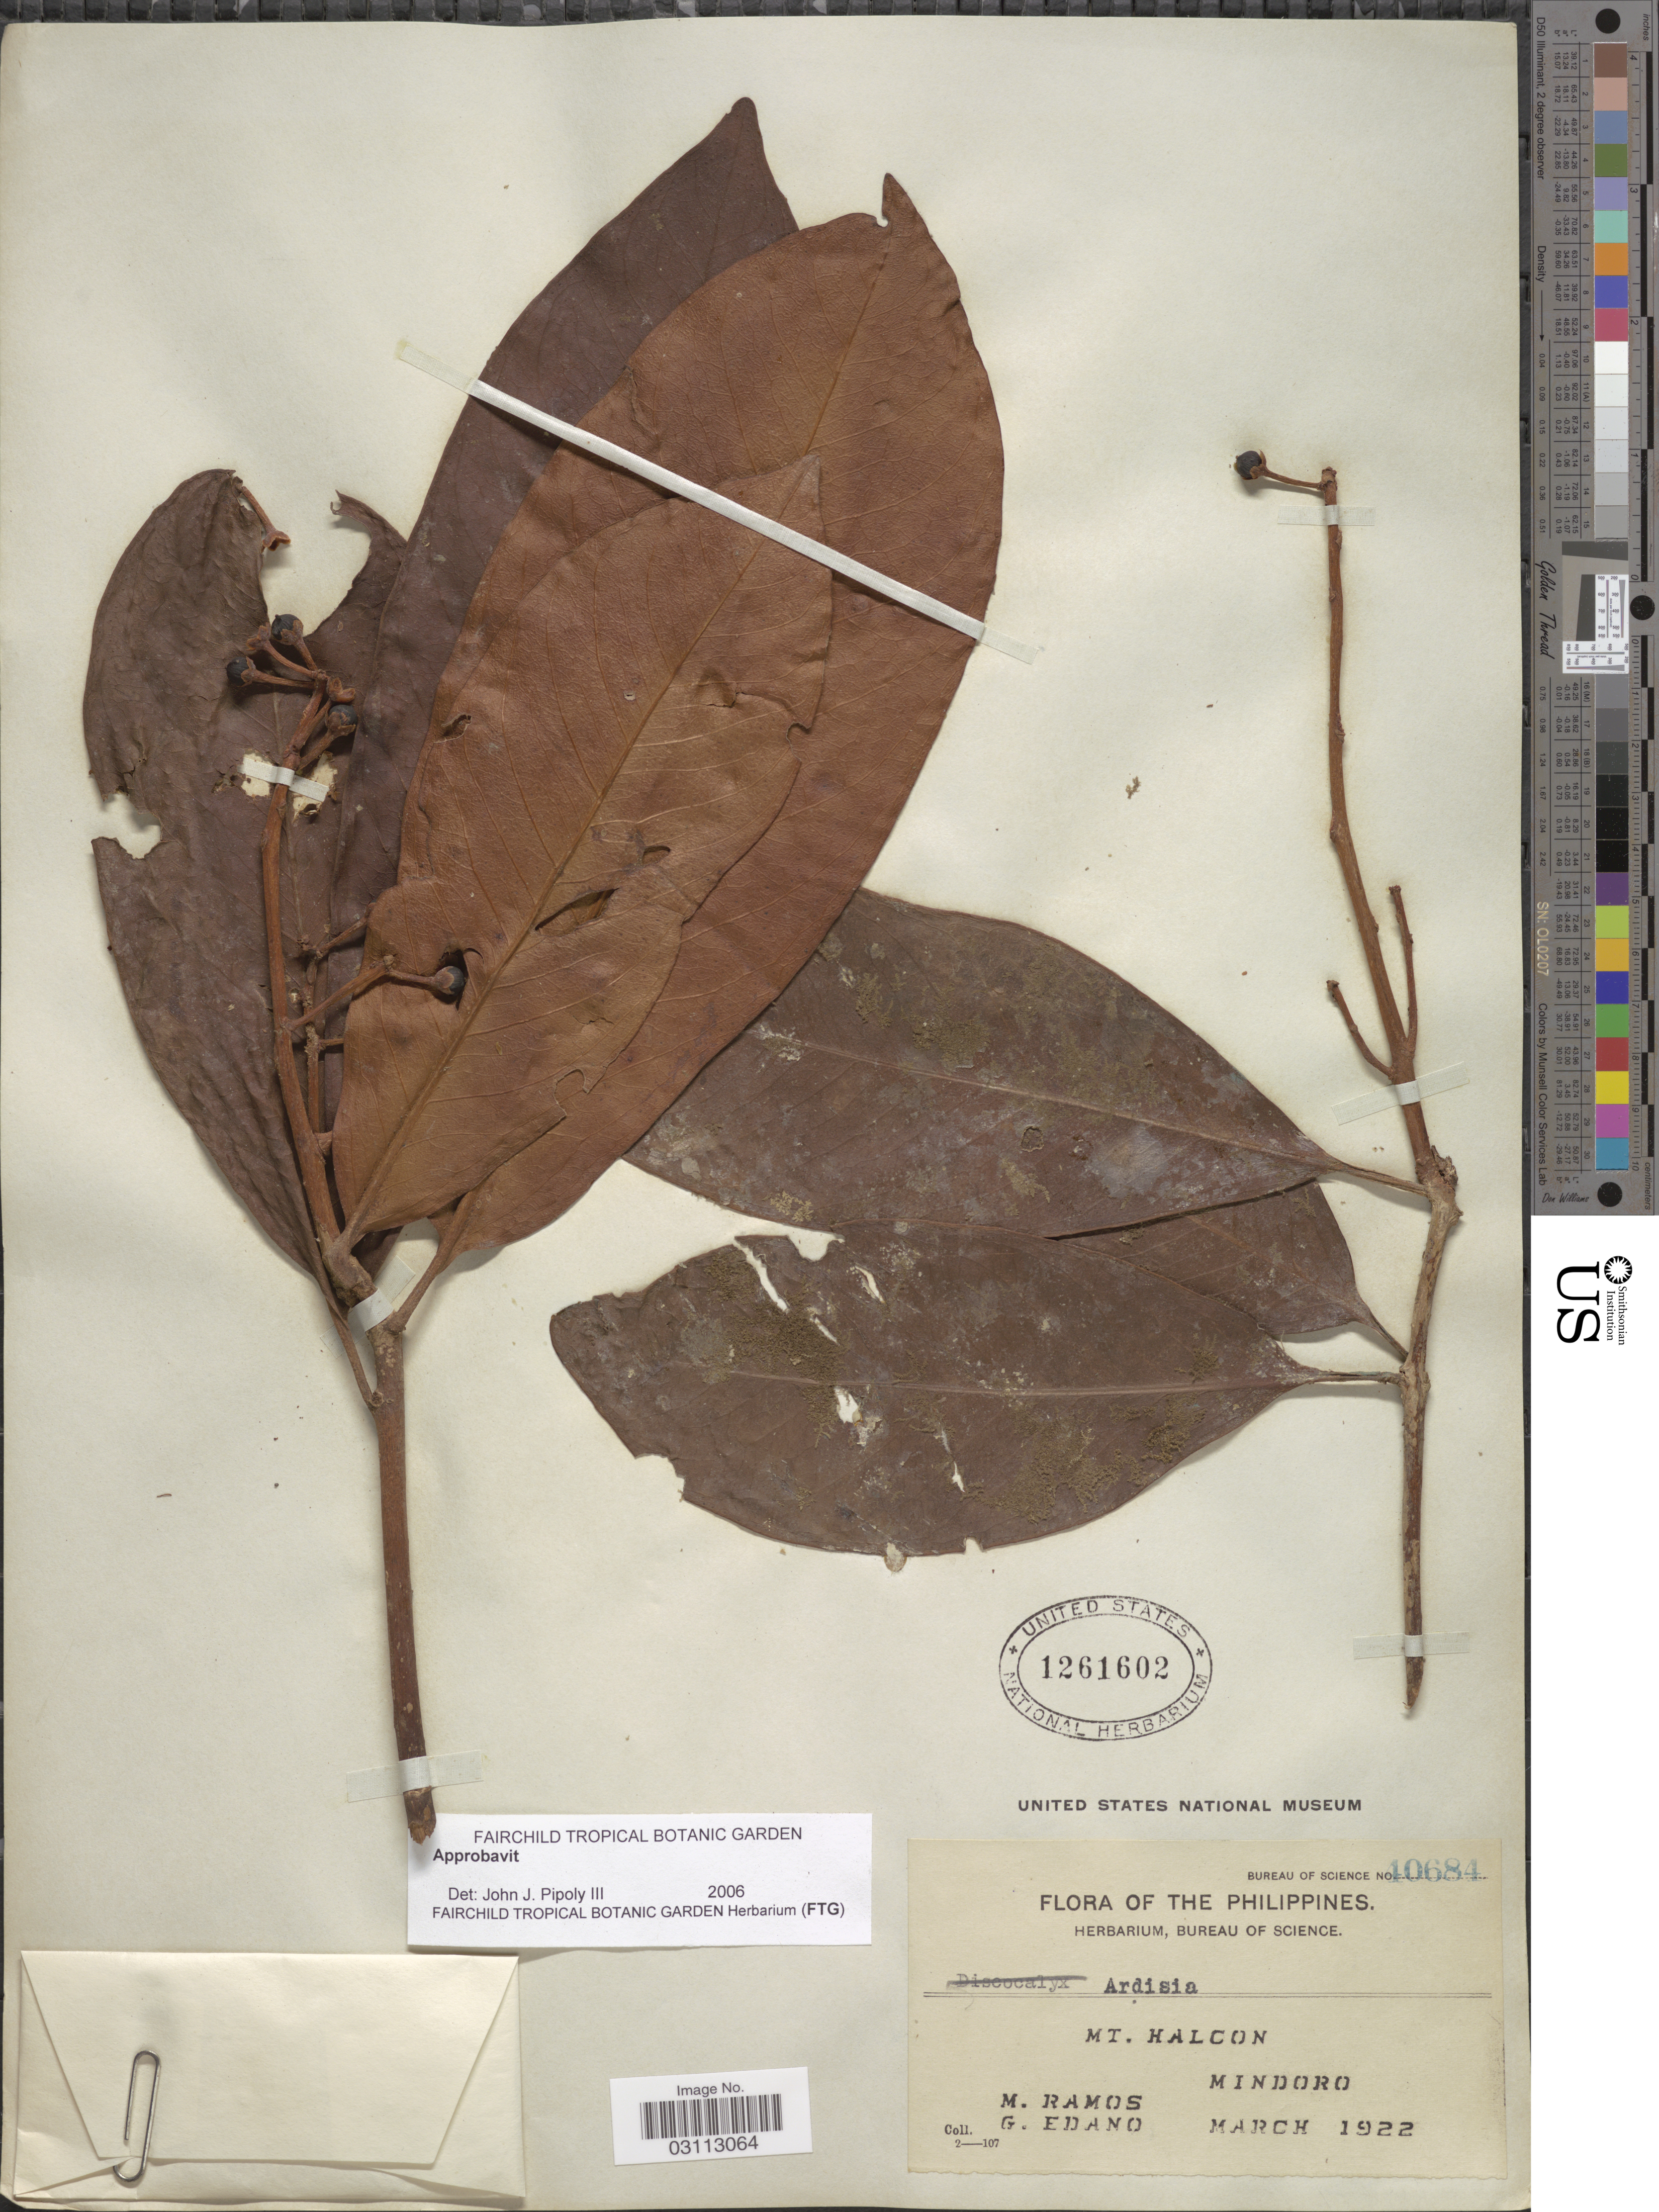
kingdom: Plantae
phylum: Tracheophyta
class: Magnoliopsida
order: Ericales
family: Primulaceae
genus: Ardisia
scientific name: Ardisia sp.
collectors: M. Ramos & G. Edaño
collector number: Bureau of Science 40684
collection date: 1922-03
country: Philippines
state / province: Mimaropa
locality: Mt. Halcon. Mindoro.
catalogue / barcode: US 1261602